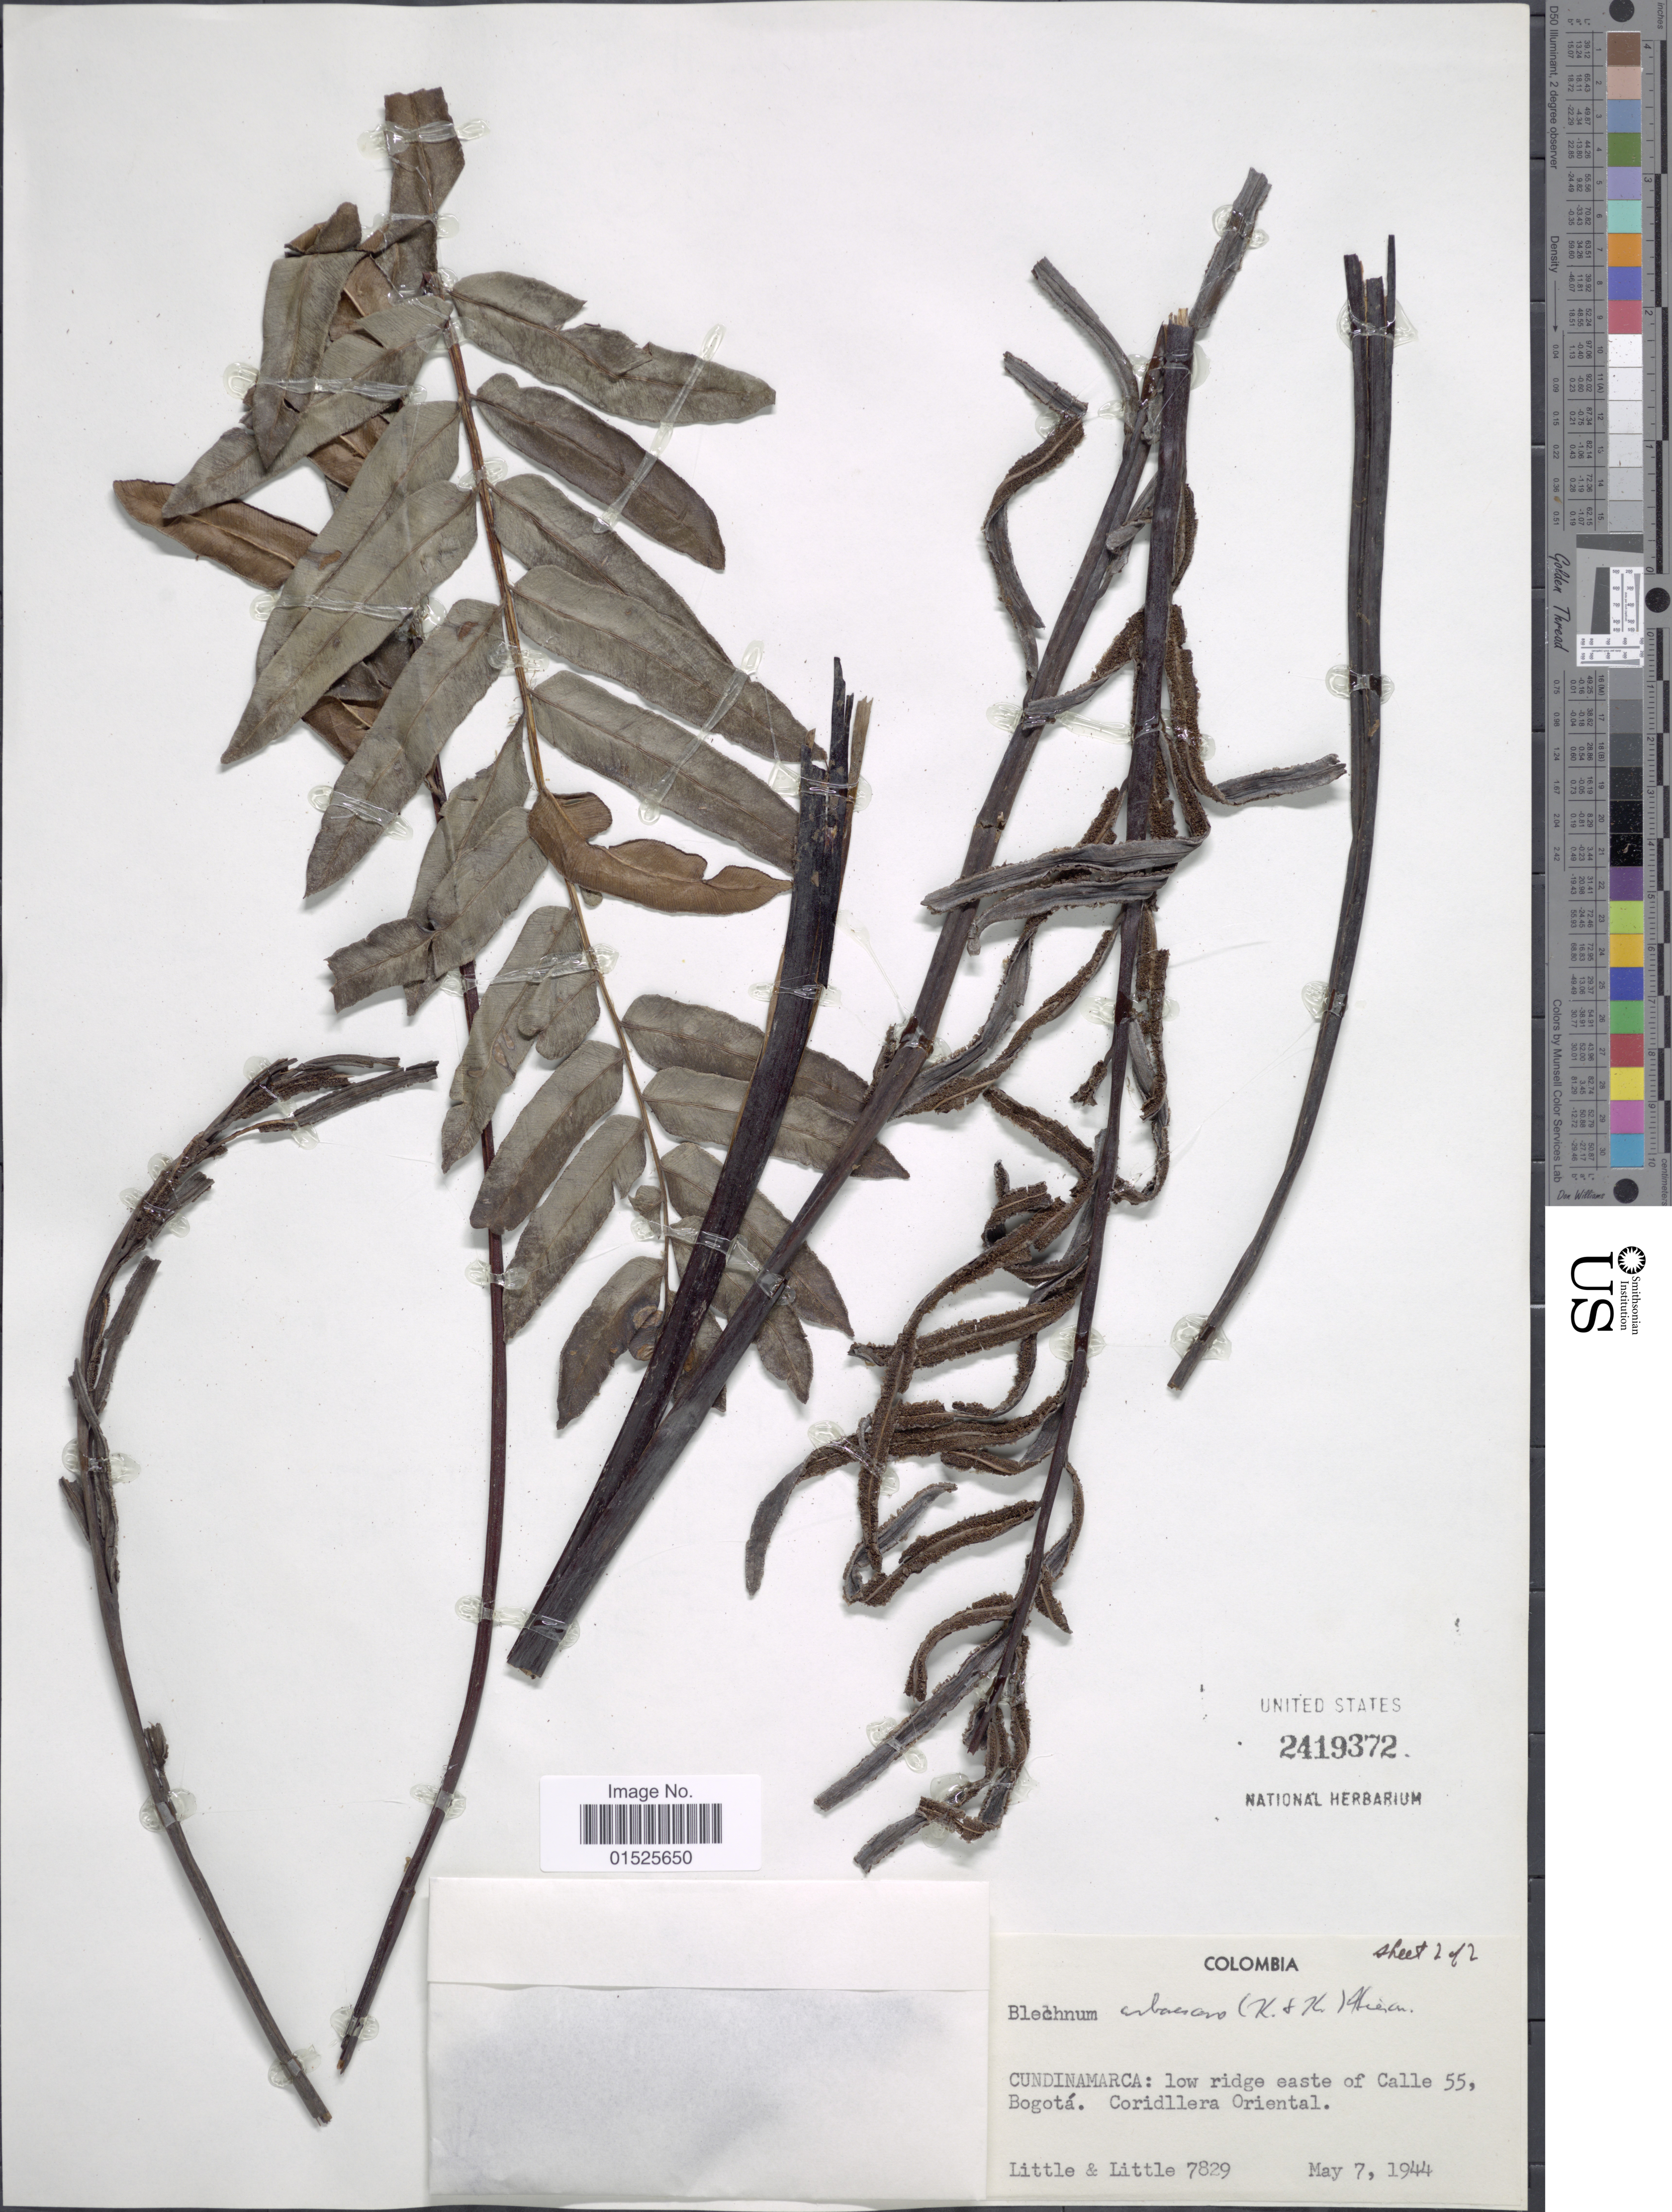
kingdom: Plantae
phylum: Tracheophyta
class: Polypodiopsida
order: Polypodiales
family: Blechnaceae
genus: Blechnum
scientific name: Blechnum cordatum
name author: (Desv.) Hieron.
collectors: Little & Little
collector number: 7829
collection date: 1944-05-07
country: Colombia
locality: Cundinamarca: low ridge east of Calle 55. Bogotá. Cordillera Oriental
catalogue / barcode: US 2419372